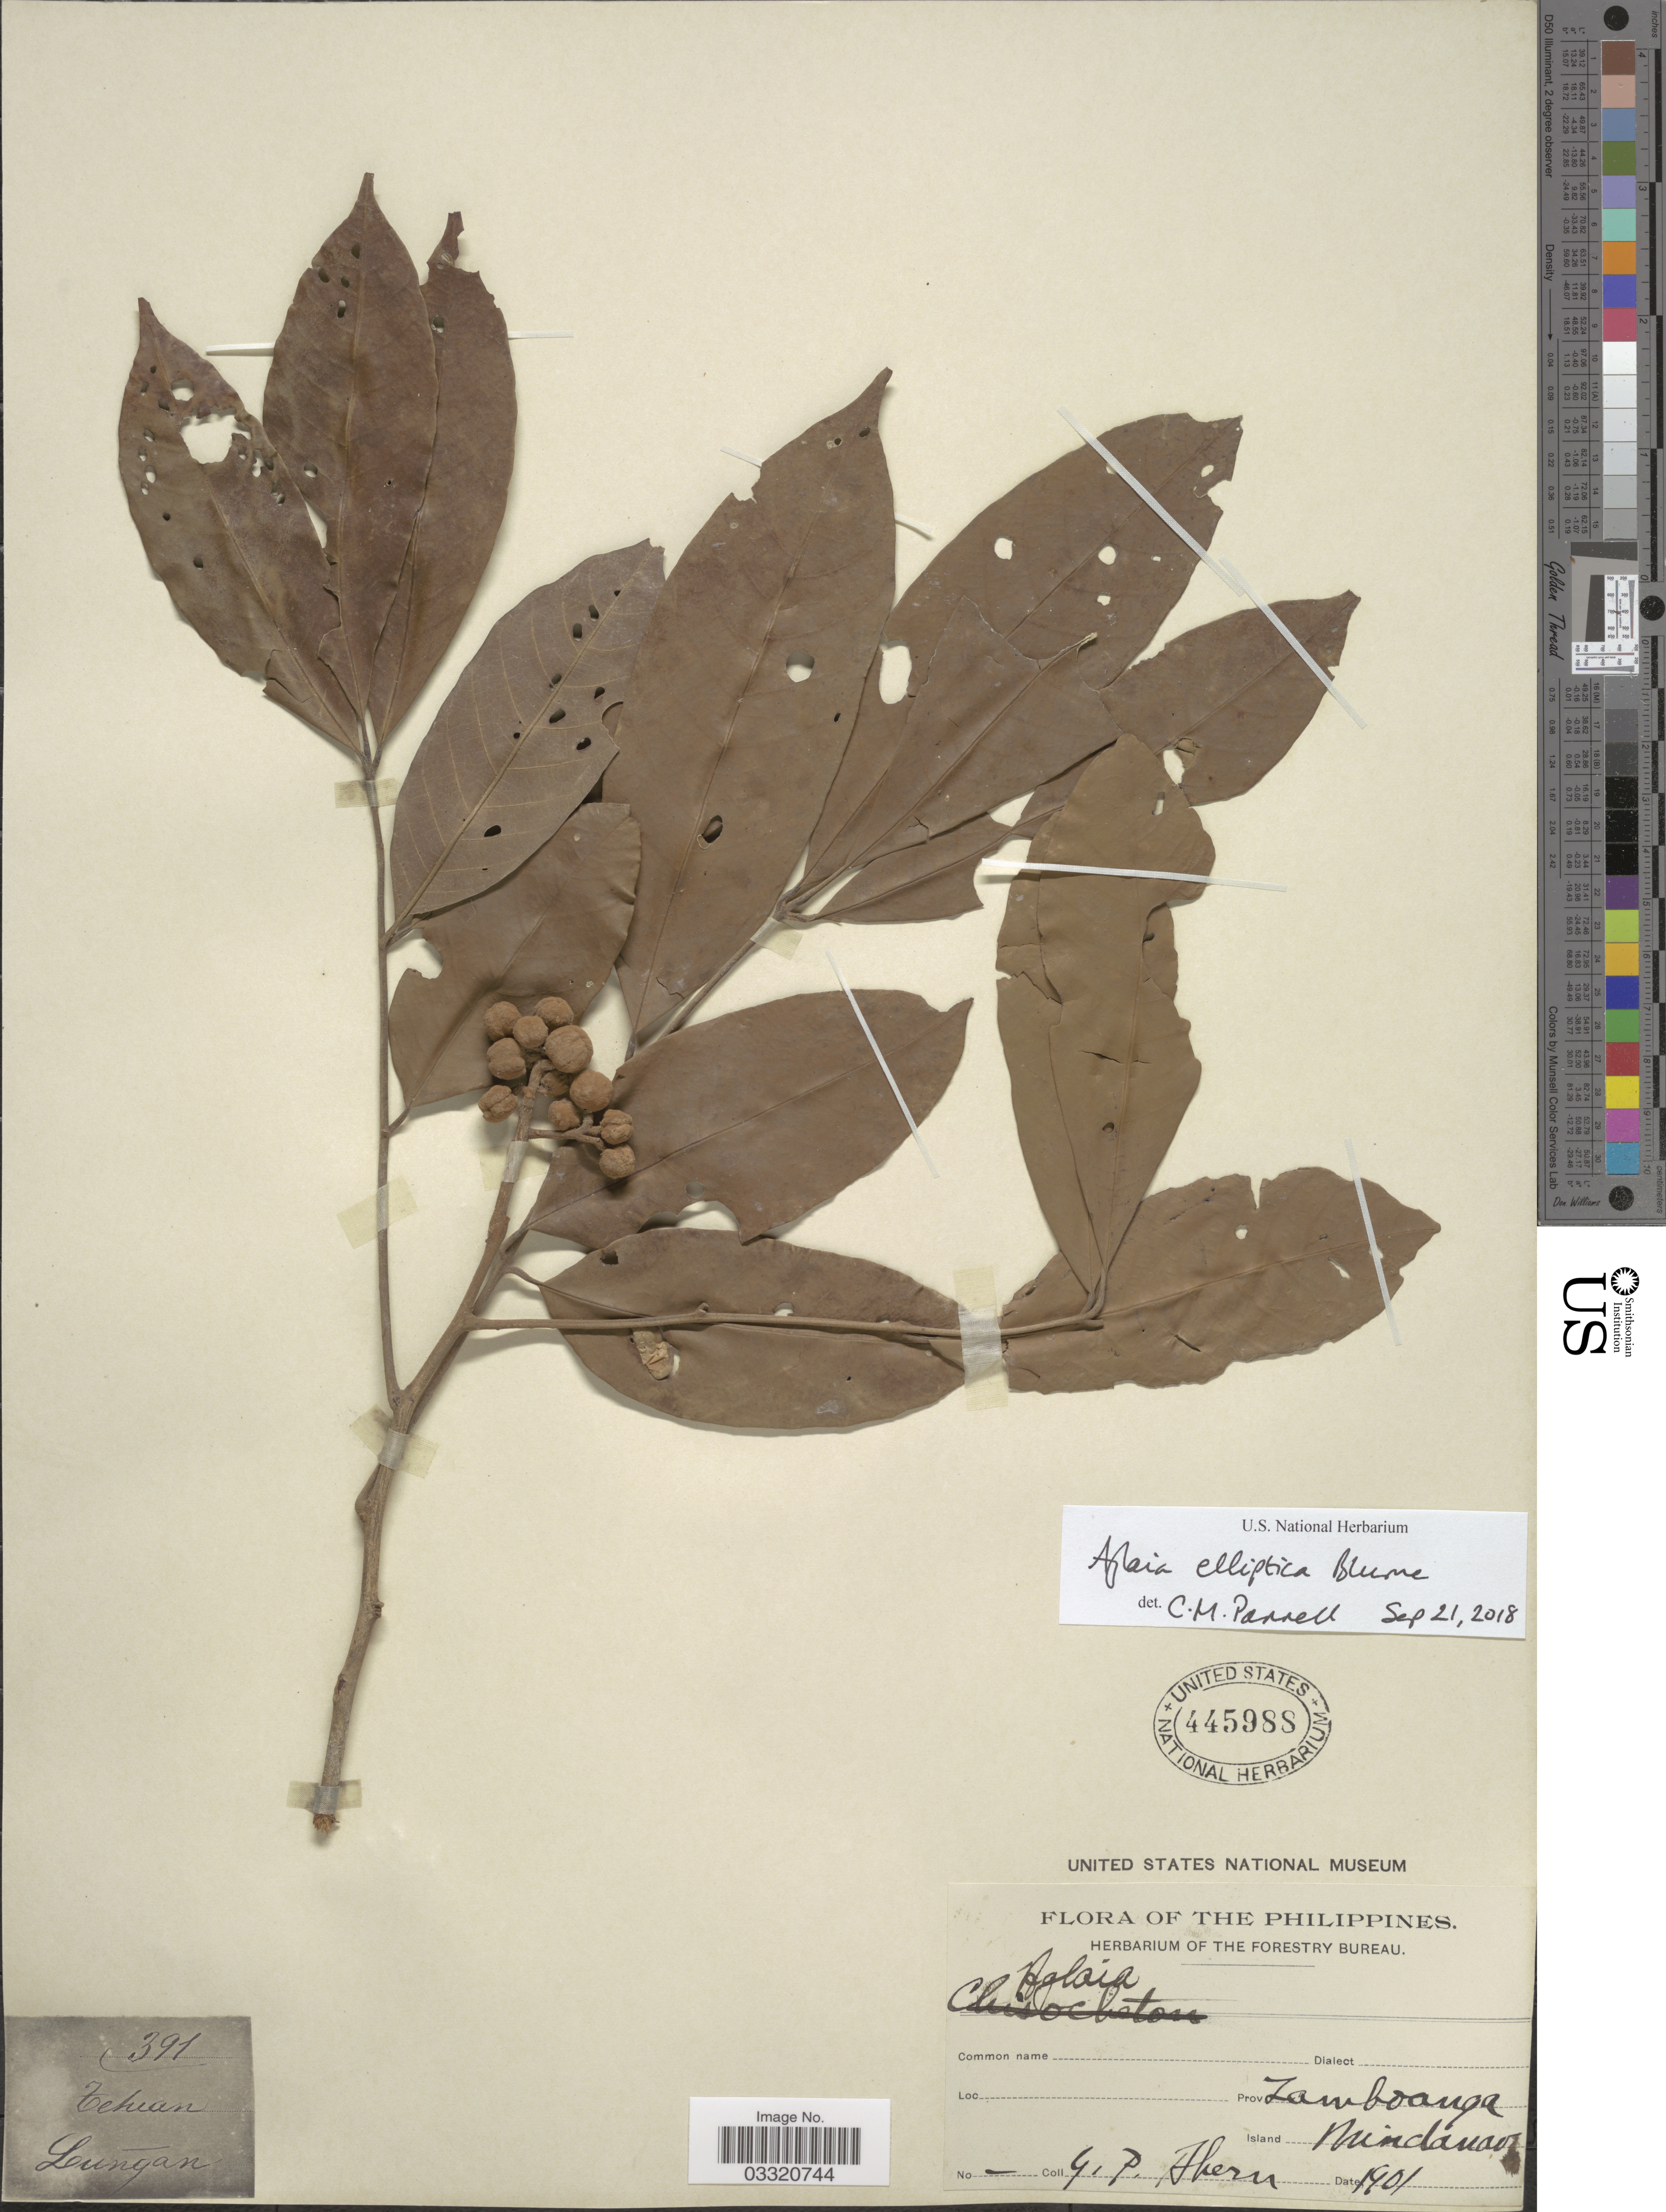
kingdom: Plantae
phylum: Tracheophyta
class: Magnoliopsida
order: Sapindales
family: Meliaceae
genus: Aglaia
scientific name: Aglaia elliptica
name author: Blume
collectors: G. Ahern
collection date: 1901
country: Philippines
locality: Prov. Zamboanga. Island Mindanao.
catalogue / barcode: US 445988